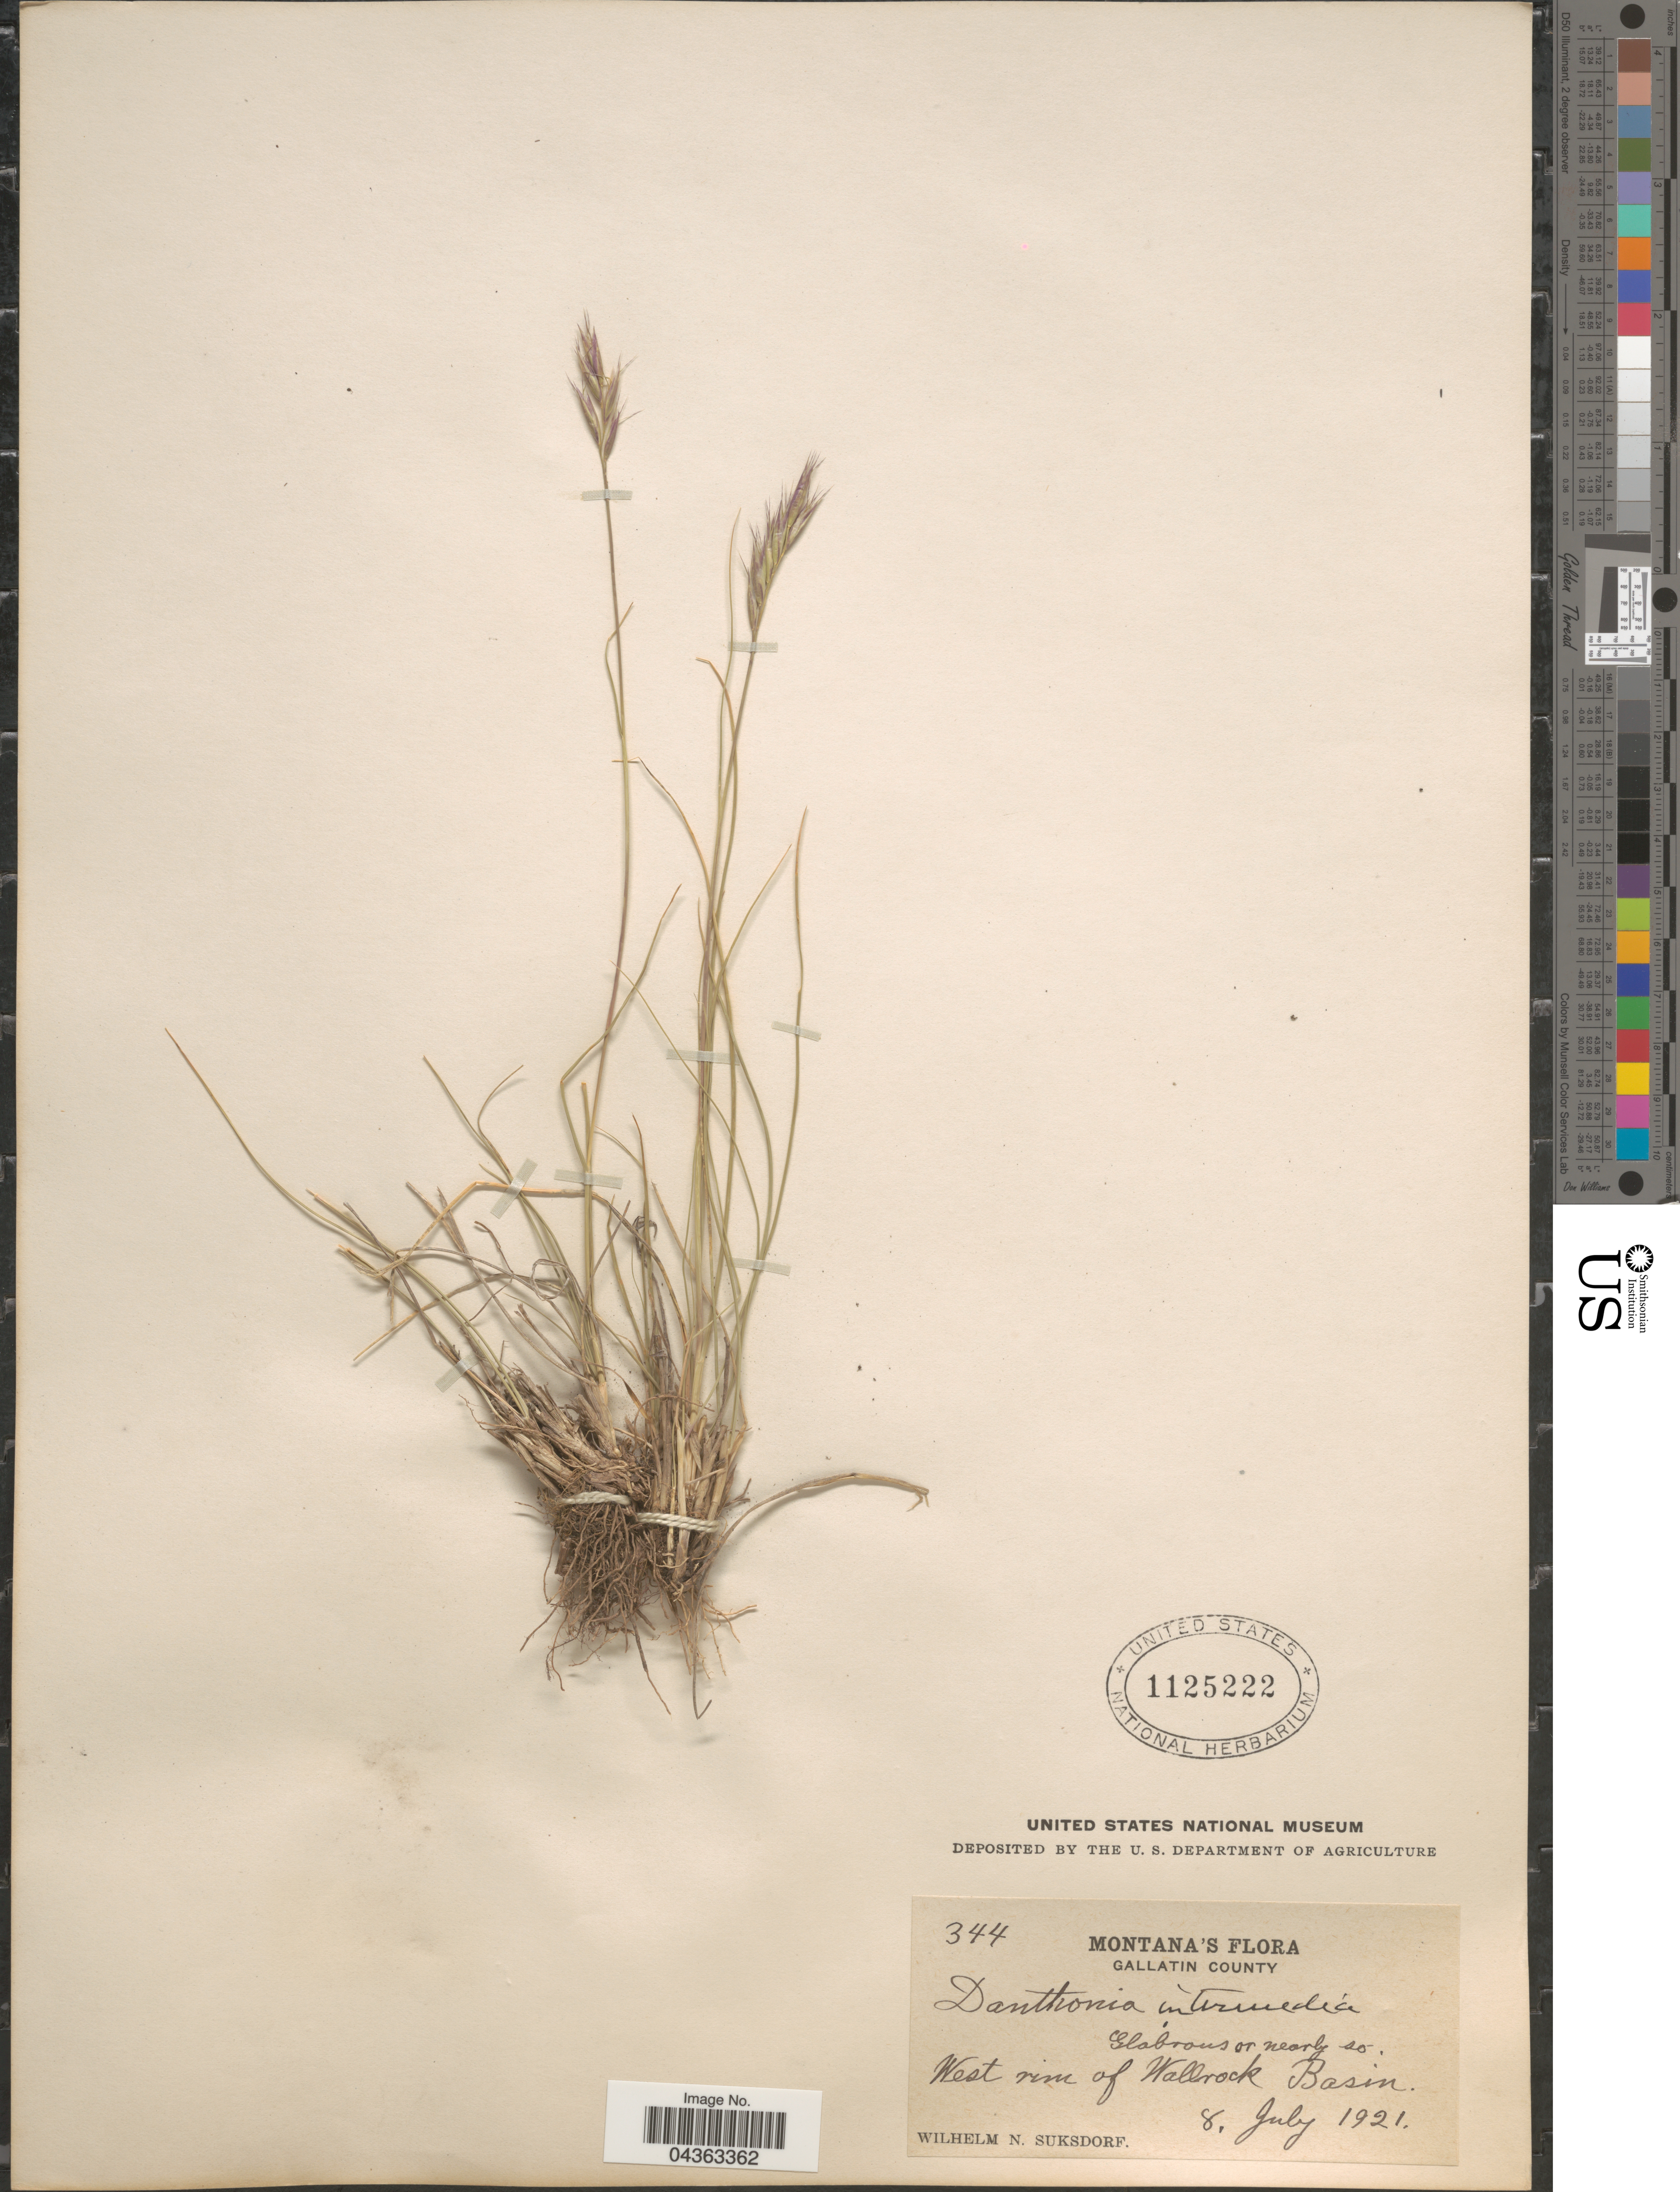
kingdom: Plantae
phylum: Tracheophyta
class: Liliopsida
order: Poales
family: Poaceae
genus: Danthonia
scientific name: Danthonia intermedia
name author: Vasey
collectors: W. N. Suksdorf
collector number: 344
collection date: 1921-07-08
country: United States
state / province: Montana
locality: Gallatin County. West rim of Wallrock Basin.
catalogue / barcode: US 1125222